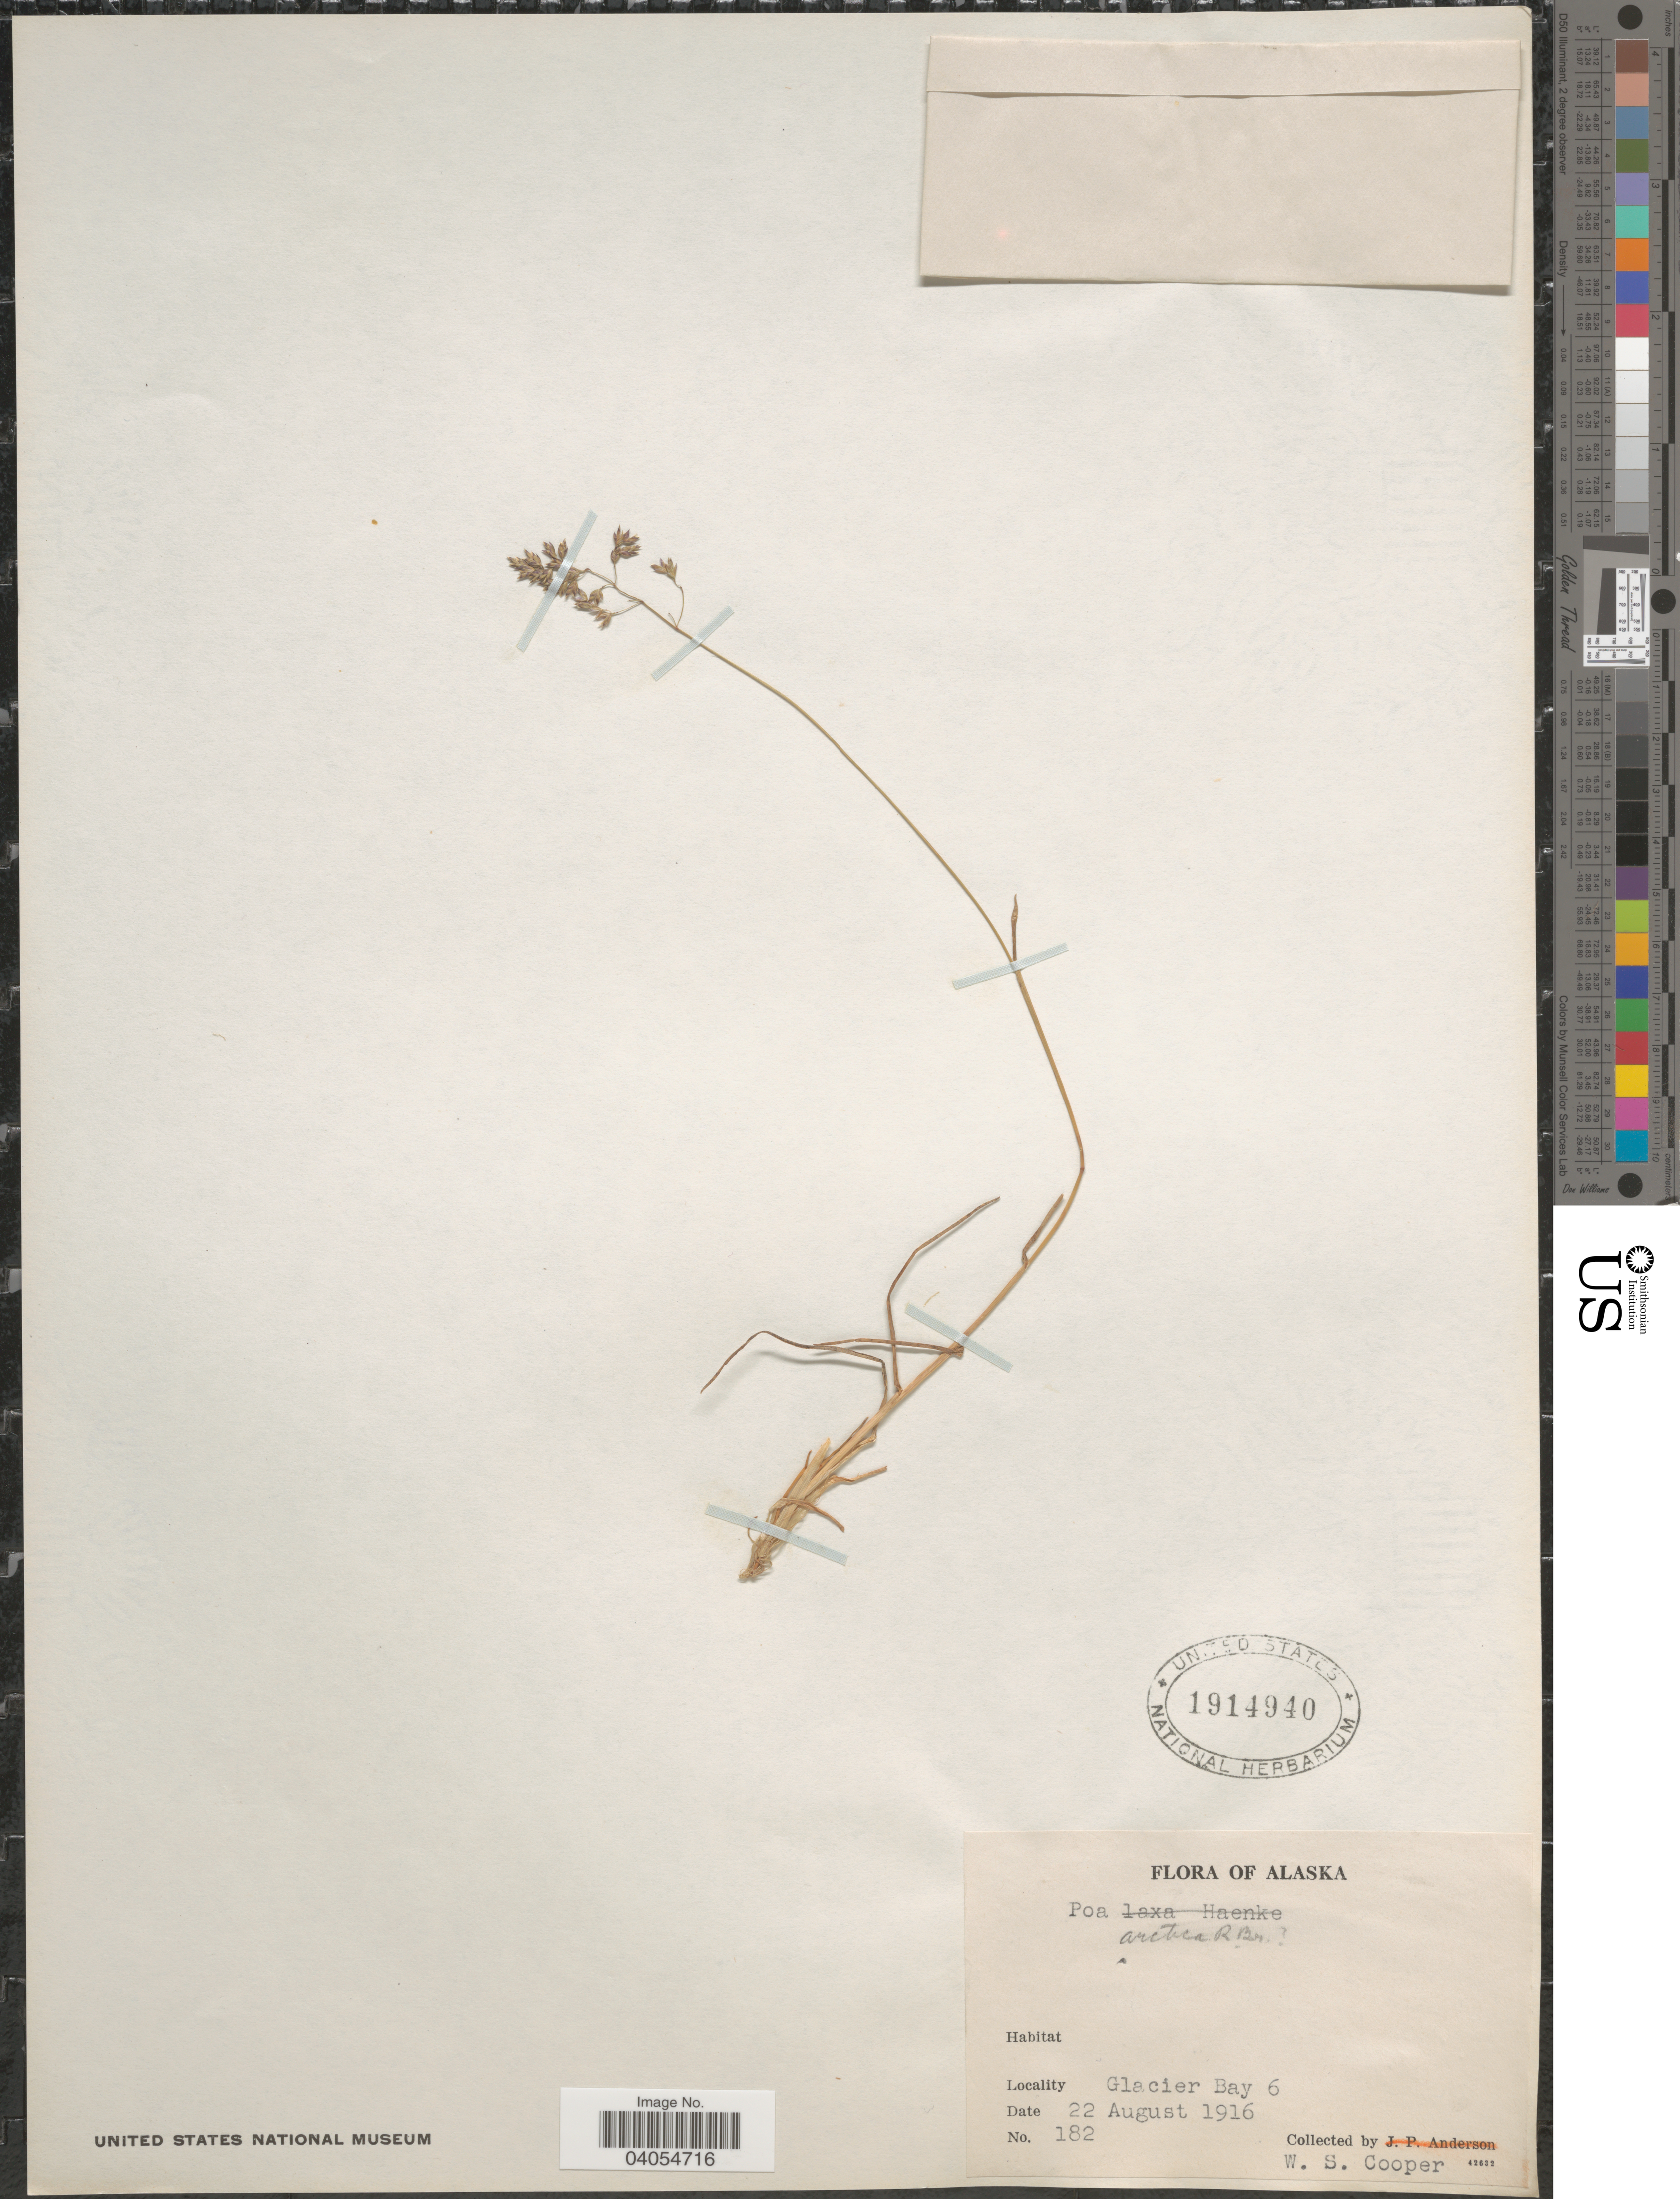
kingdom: Plantae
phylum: Tracheophyta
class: Liliopsida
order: Poales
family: Poaceae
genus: Poa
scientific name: Poa arctica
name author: R. Br.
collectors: W. Cooper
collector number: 182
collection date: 1916-08-22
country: United States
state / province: Alaska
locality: Glacier Bay 6.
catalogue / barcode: US 1914940